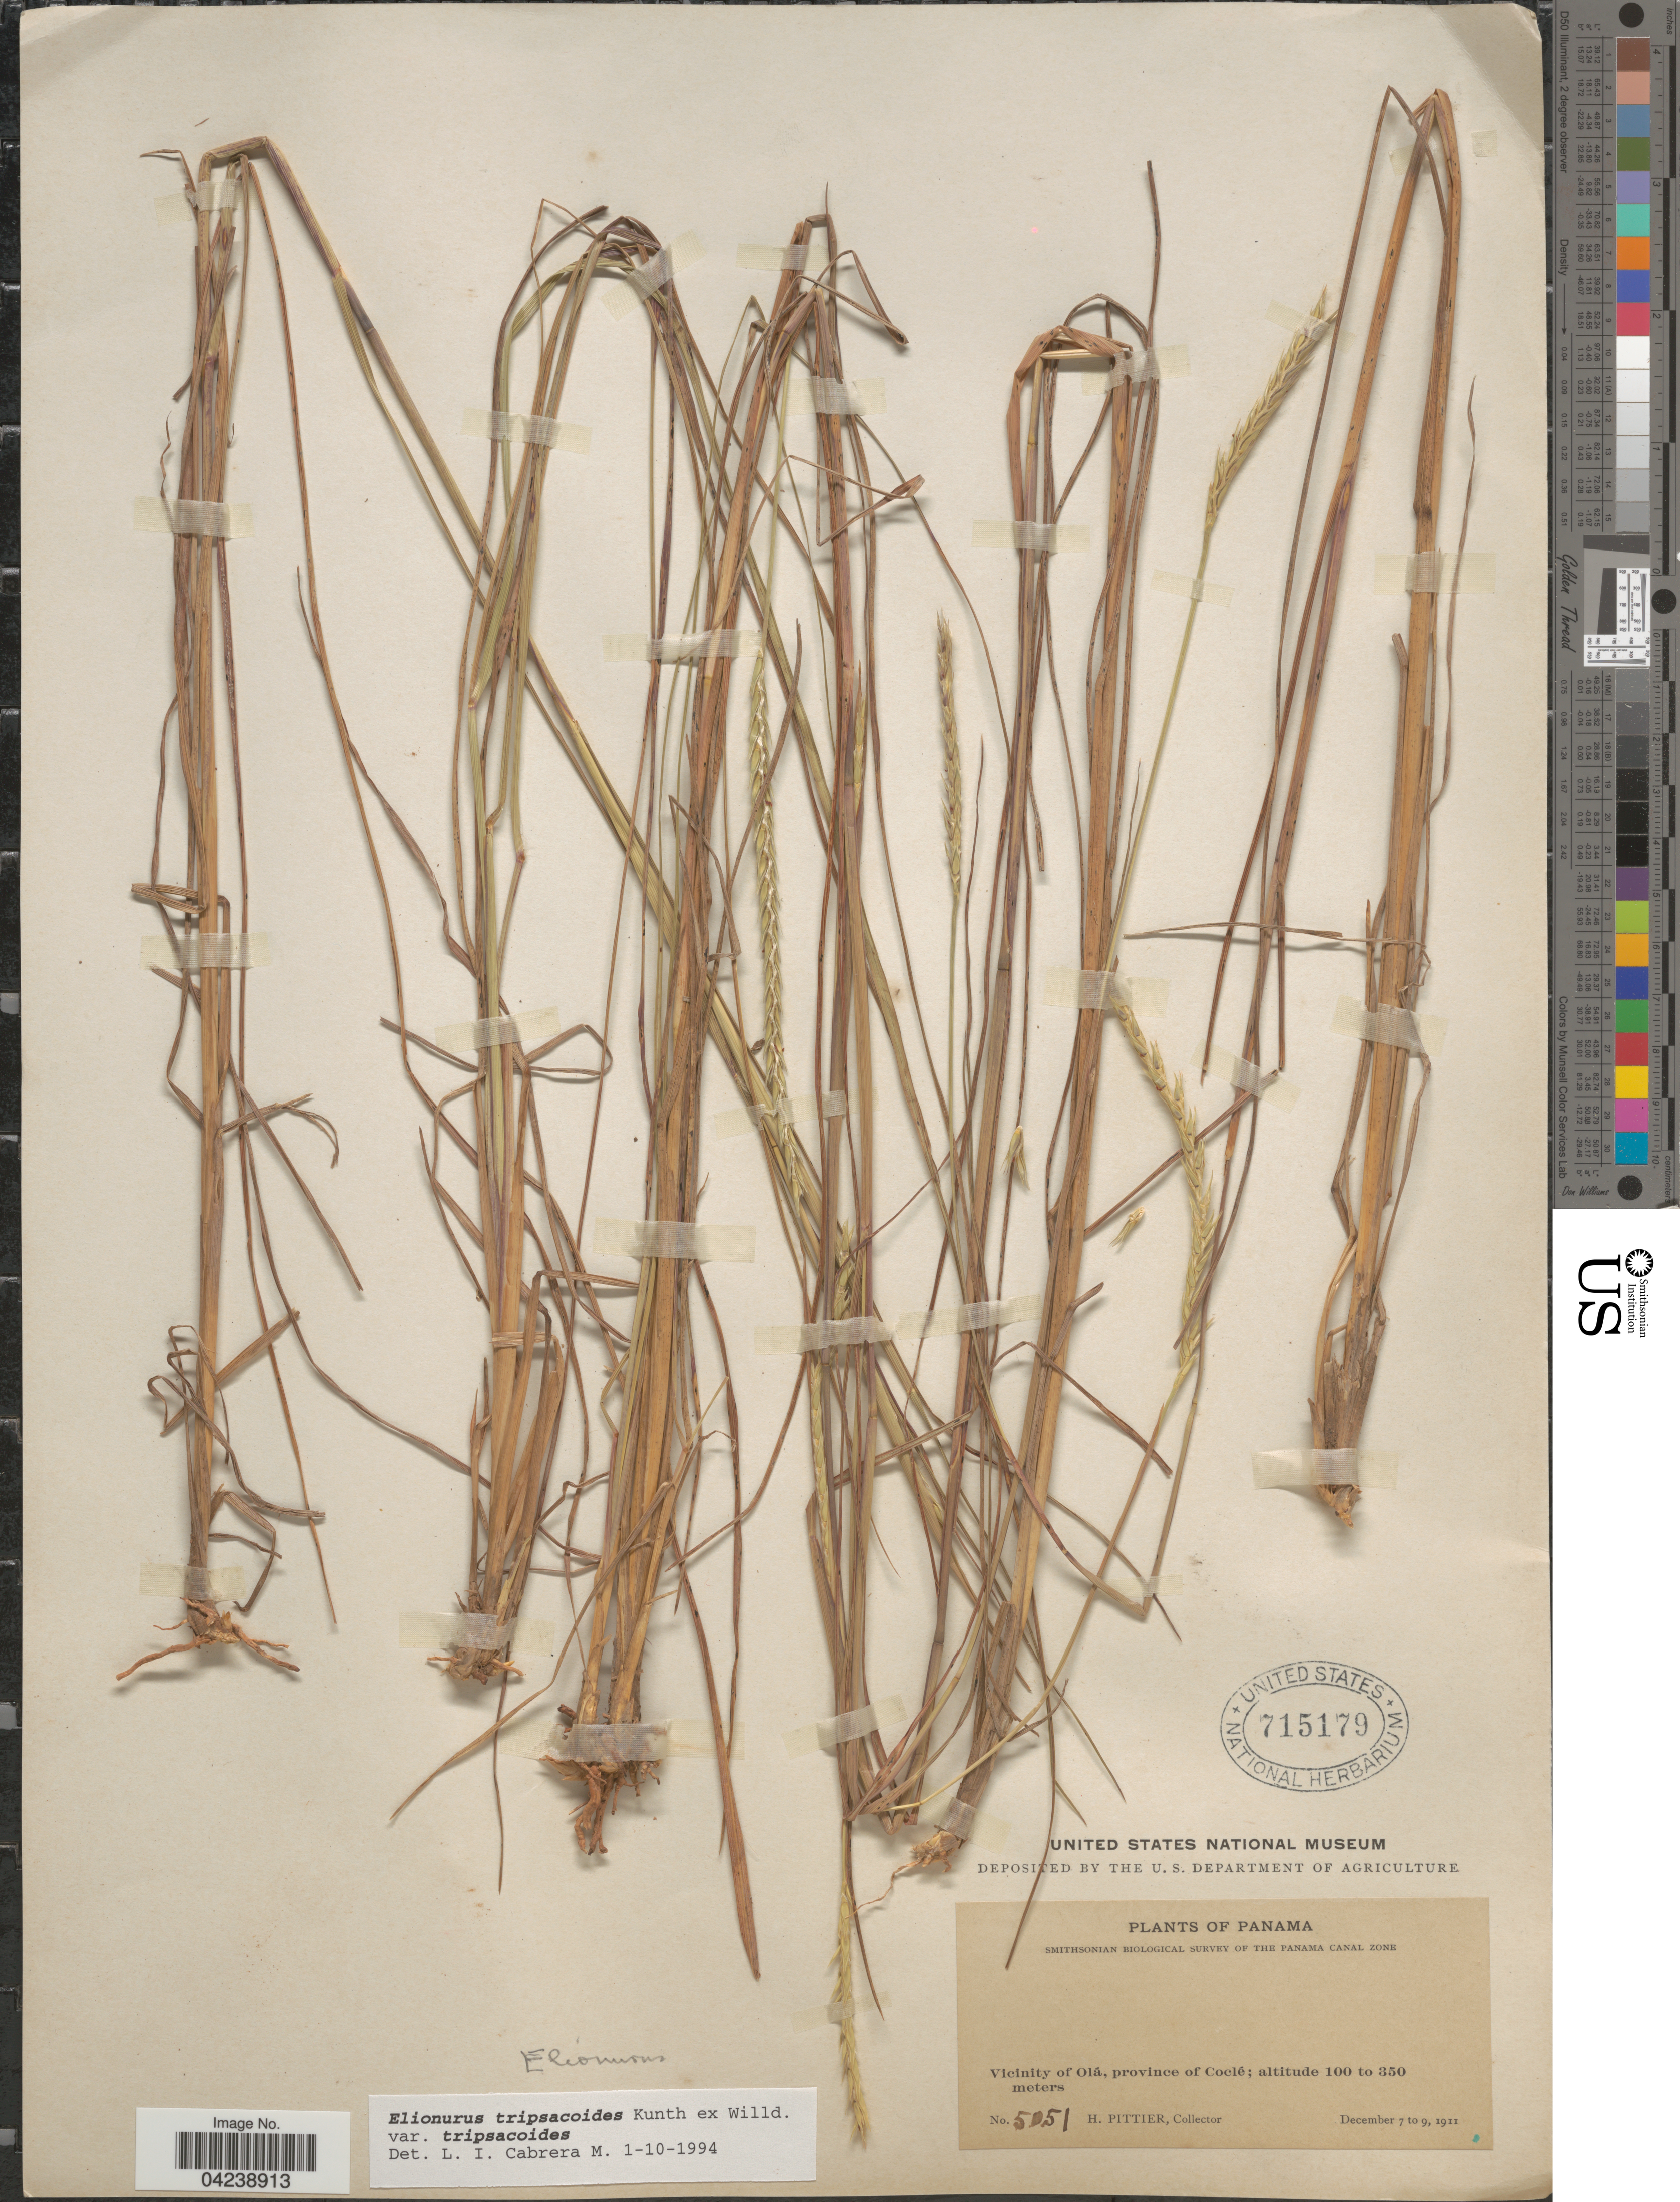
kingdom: Plantae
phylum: Tracheophyta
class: Liliopsida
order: Poales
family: Poaceae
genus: Elionurus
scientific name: Elionurus tripsacoides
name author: Humb. & Bonpl. ex Willd.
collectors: H. F. Pittier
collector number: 5051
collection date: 1911-12-07/1911-12-09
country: Panama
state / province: Cocle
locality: Smithsonian Biological Survey of the Panama Canal Zone. Vicinity of Olá, province of Coclé.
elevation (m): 100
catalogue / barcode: US 715179